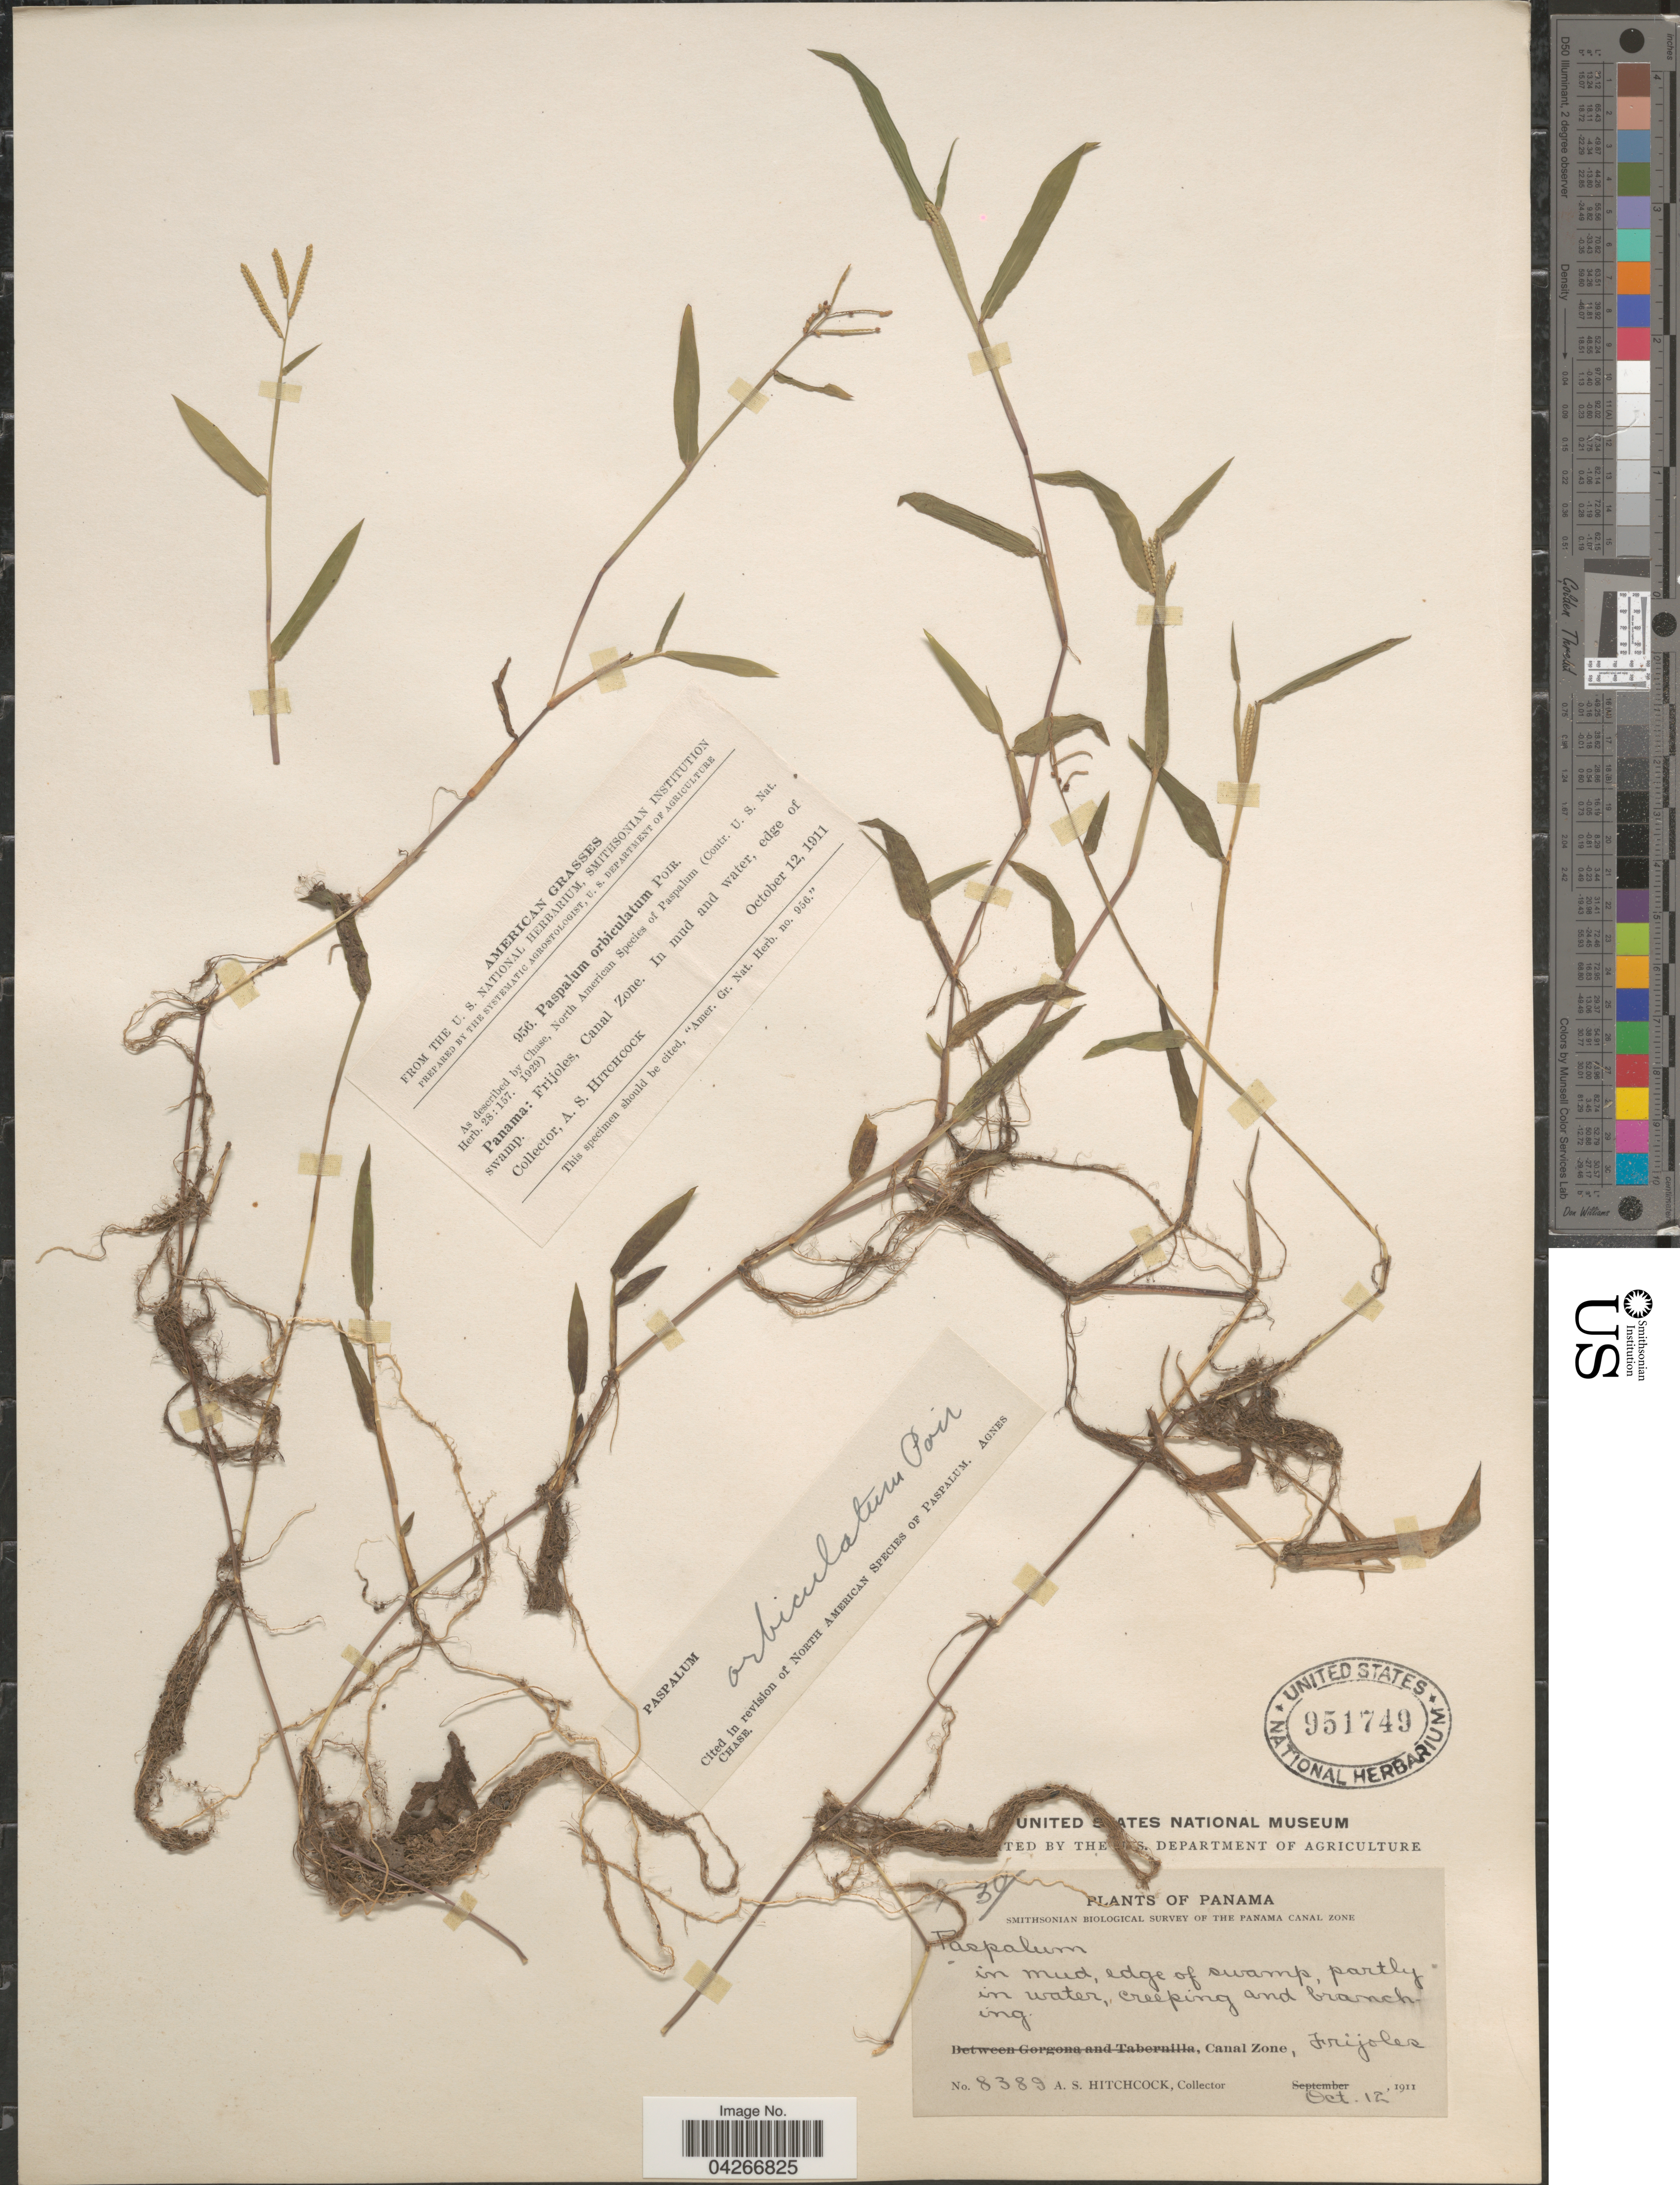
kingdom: Plantae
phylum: Tracheophyta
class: Liliopsida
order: Poales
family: Poaceae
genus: Paspalum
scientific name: Paspalum orbiculatum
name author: Poir. in Lam.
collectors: A. S. Hitchcock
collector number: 8389/956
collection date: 1911-10-12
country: Panama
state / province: Colón / Panamá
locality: Smithsonian Biological Survey of the Panama Canal Zone. Canal Zone, Frijoles.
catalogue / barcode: US 951749